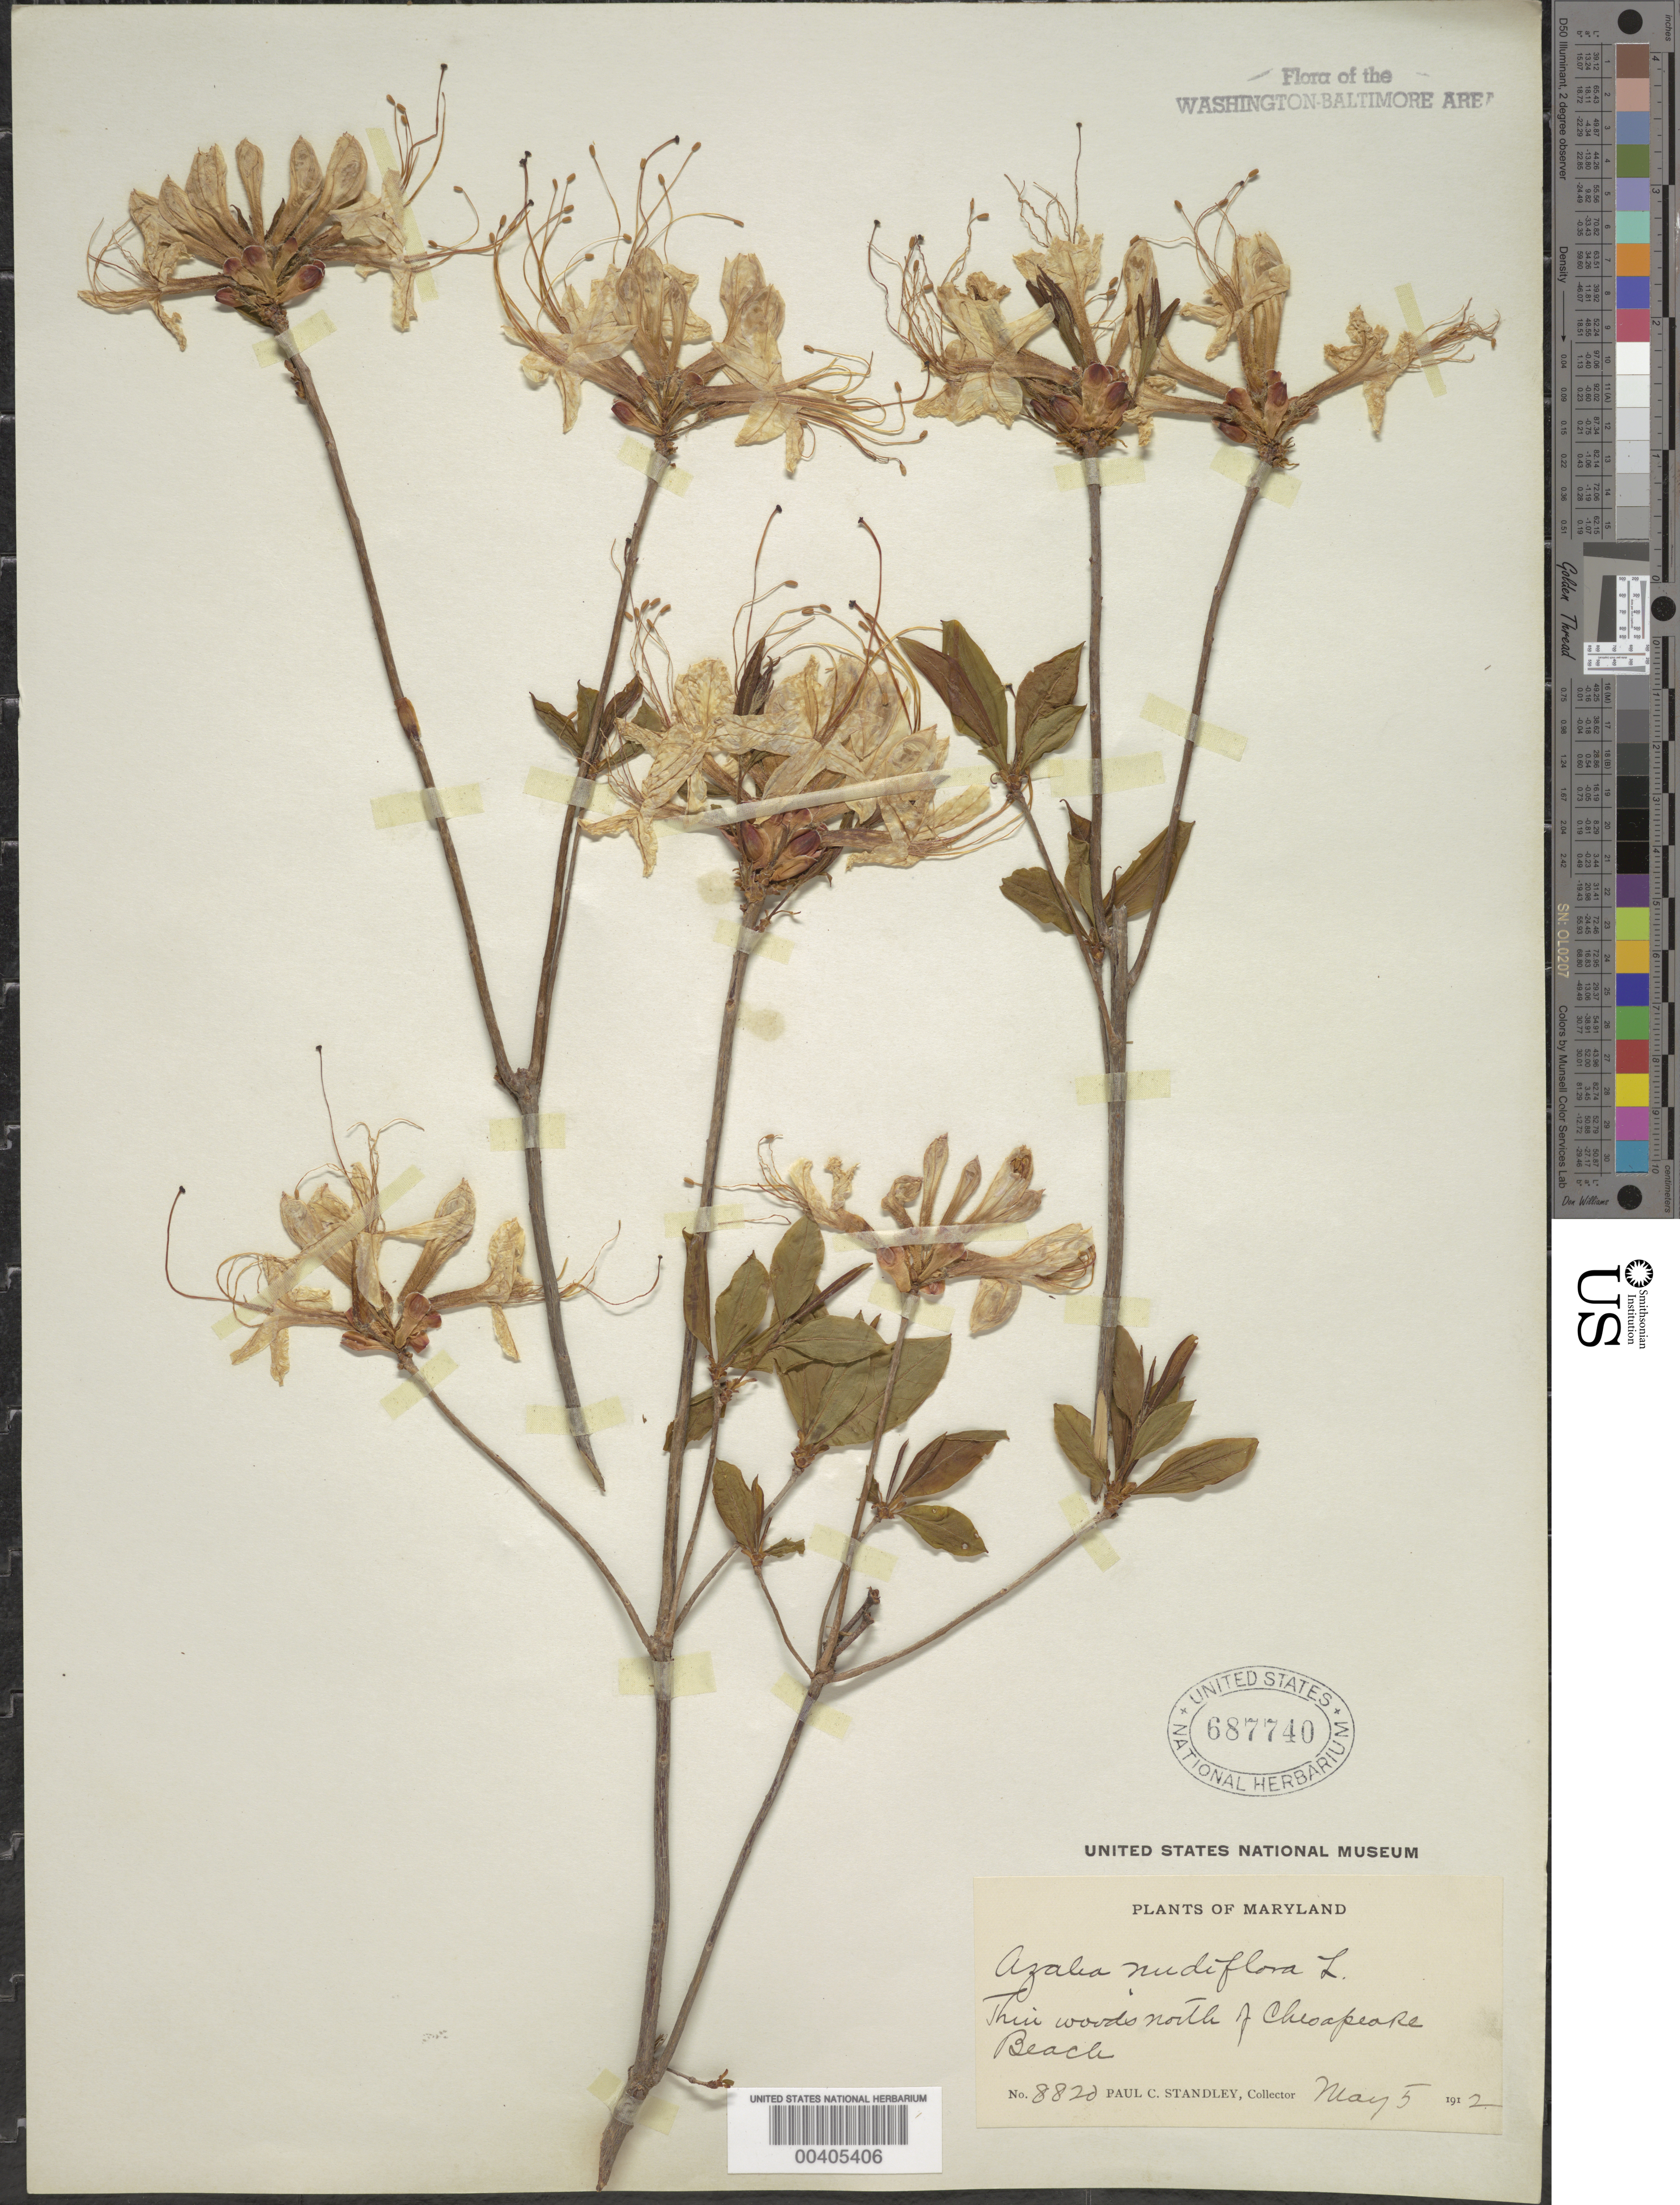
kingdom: Plantae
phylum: Tracheophyta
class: Magnoliopsida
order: Ericales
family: Ericaceae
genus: Rhododendron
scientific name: Rhododendron periclymenoides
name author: (Michx.) Shinners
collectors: P. C. Standley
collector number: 8820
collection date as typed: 05 May 1912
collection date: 1912-05-05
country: United States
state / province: Maryland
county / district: Calvert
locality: North of Chesapeake Beach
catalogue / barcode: US 687740